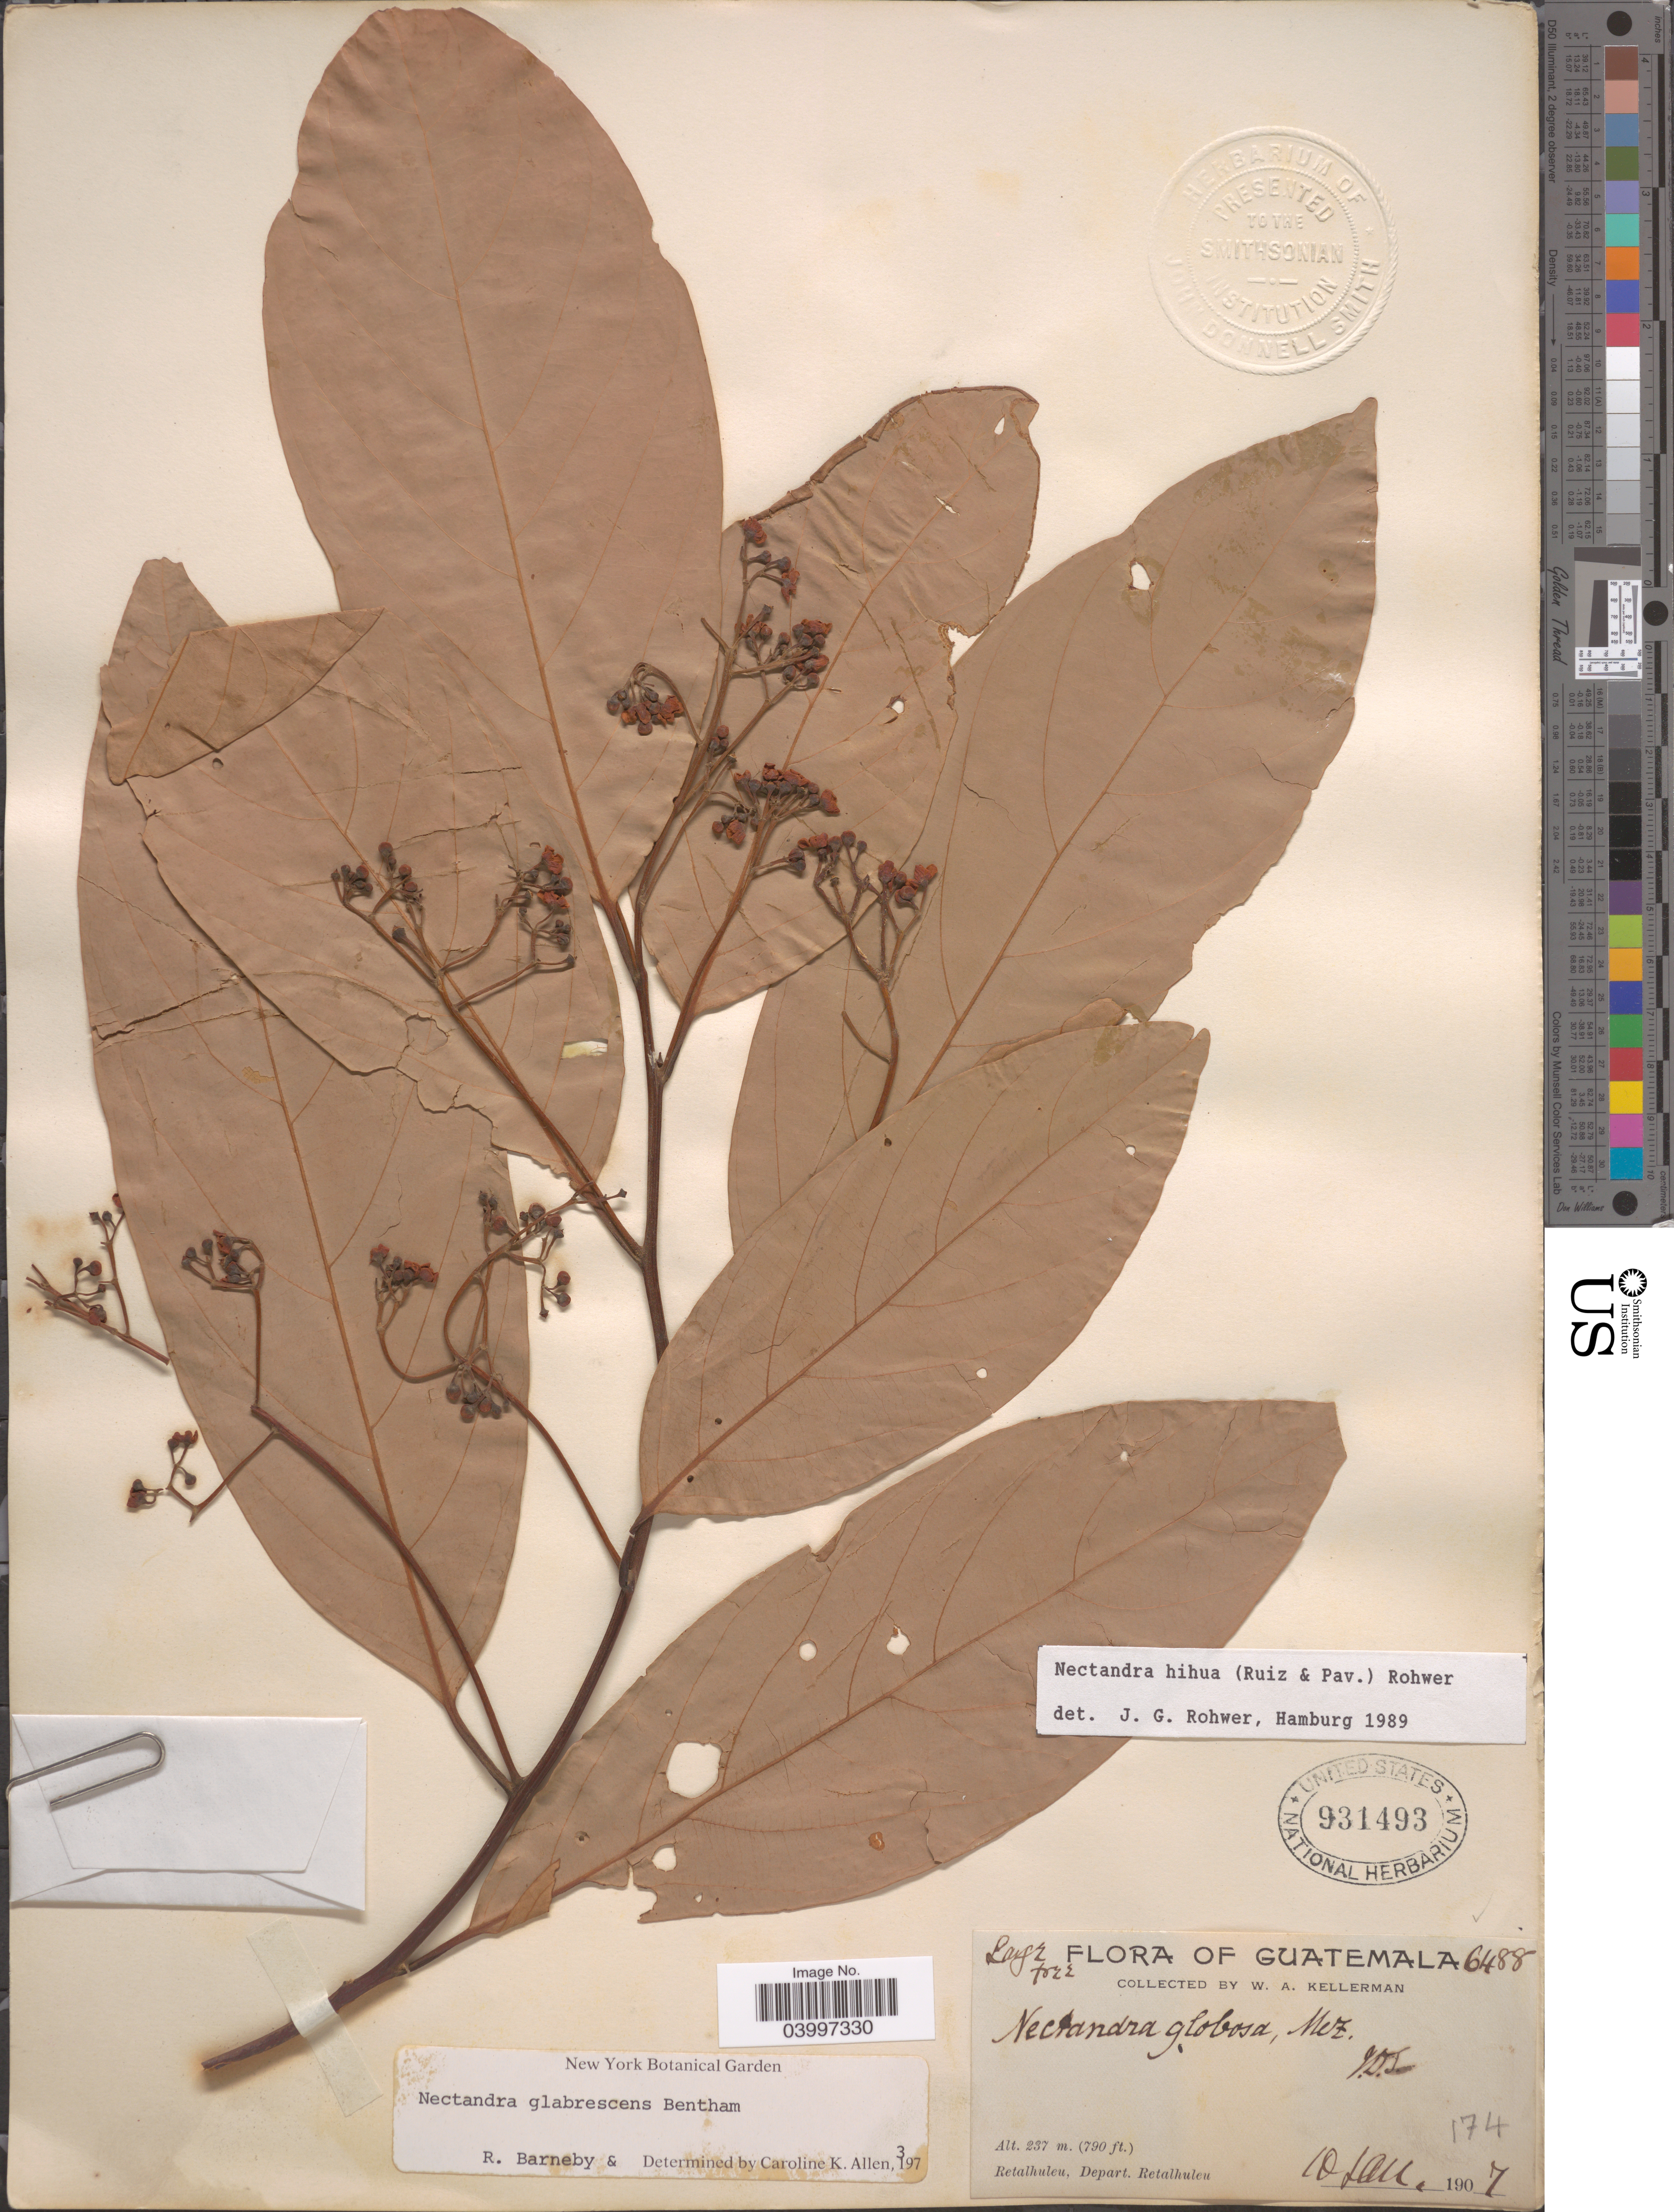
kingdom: Plantae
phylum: Tracheophyta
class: Magnoliopsida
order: Laurales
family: Lauraceae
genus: Nectandra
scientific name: Nectandra hihua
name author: (Ruiz & Pav.) Rohwer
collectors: W. Kellerman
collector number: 6488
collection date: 1907-01-10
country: Guatemala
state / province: Retalhuleu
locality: Retalhuleu, Depart. Retalhuleu.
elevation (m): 237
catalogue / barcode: US 931493